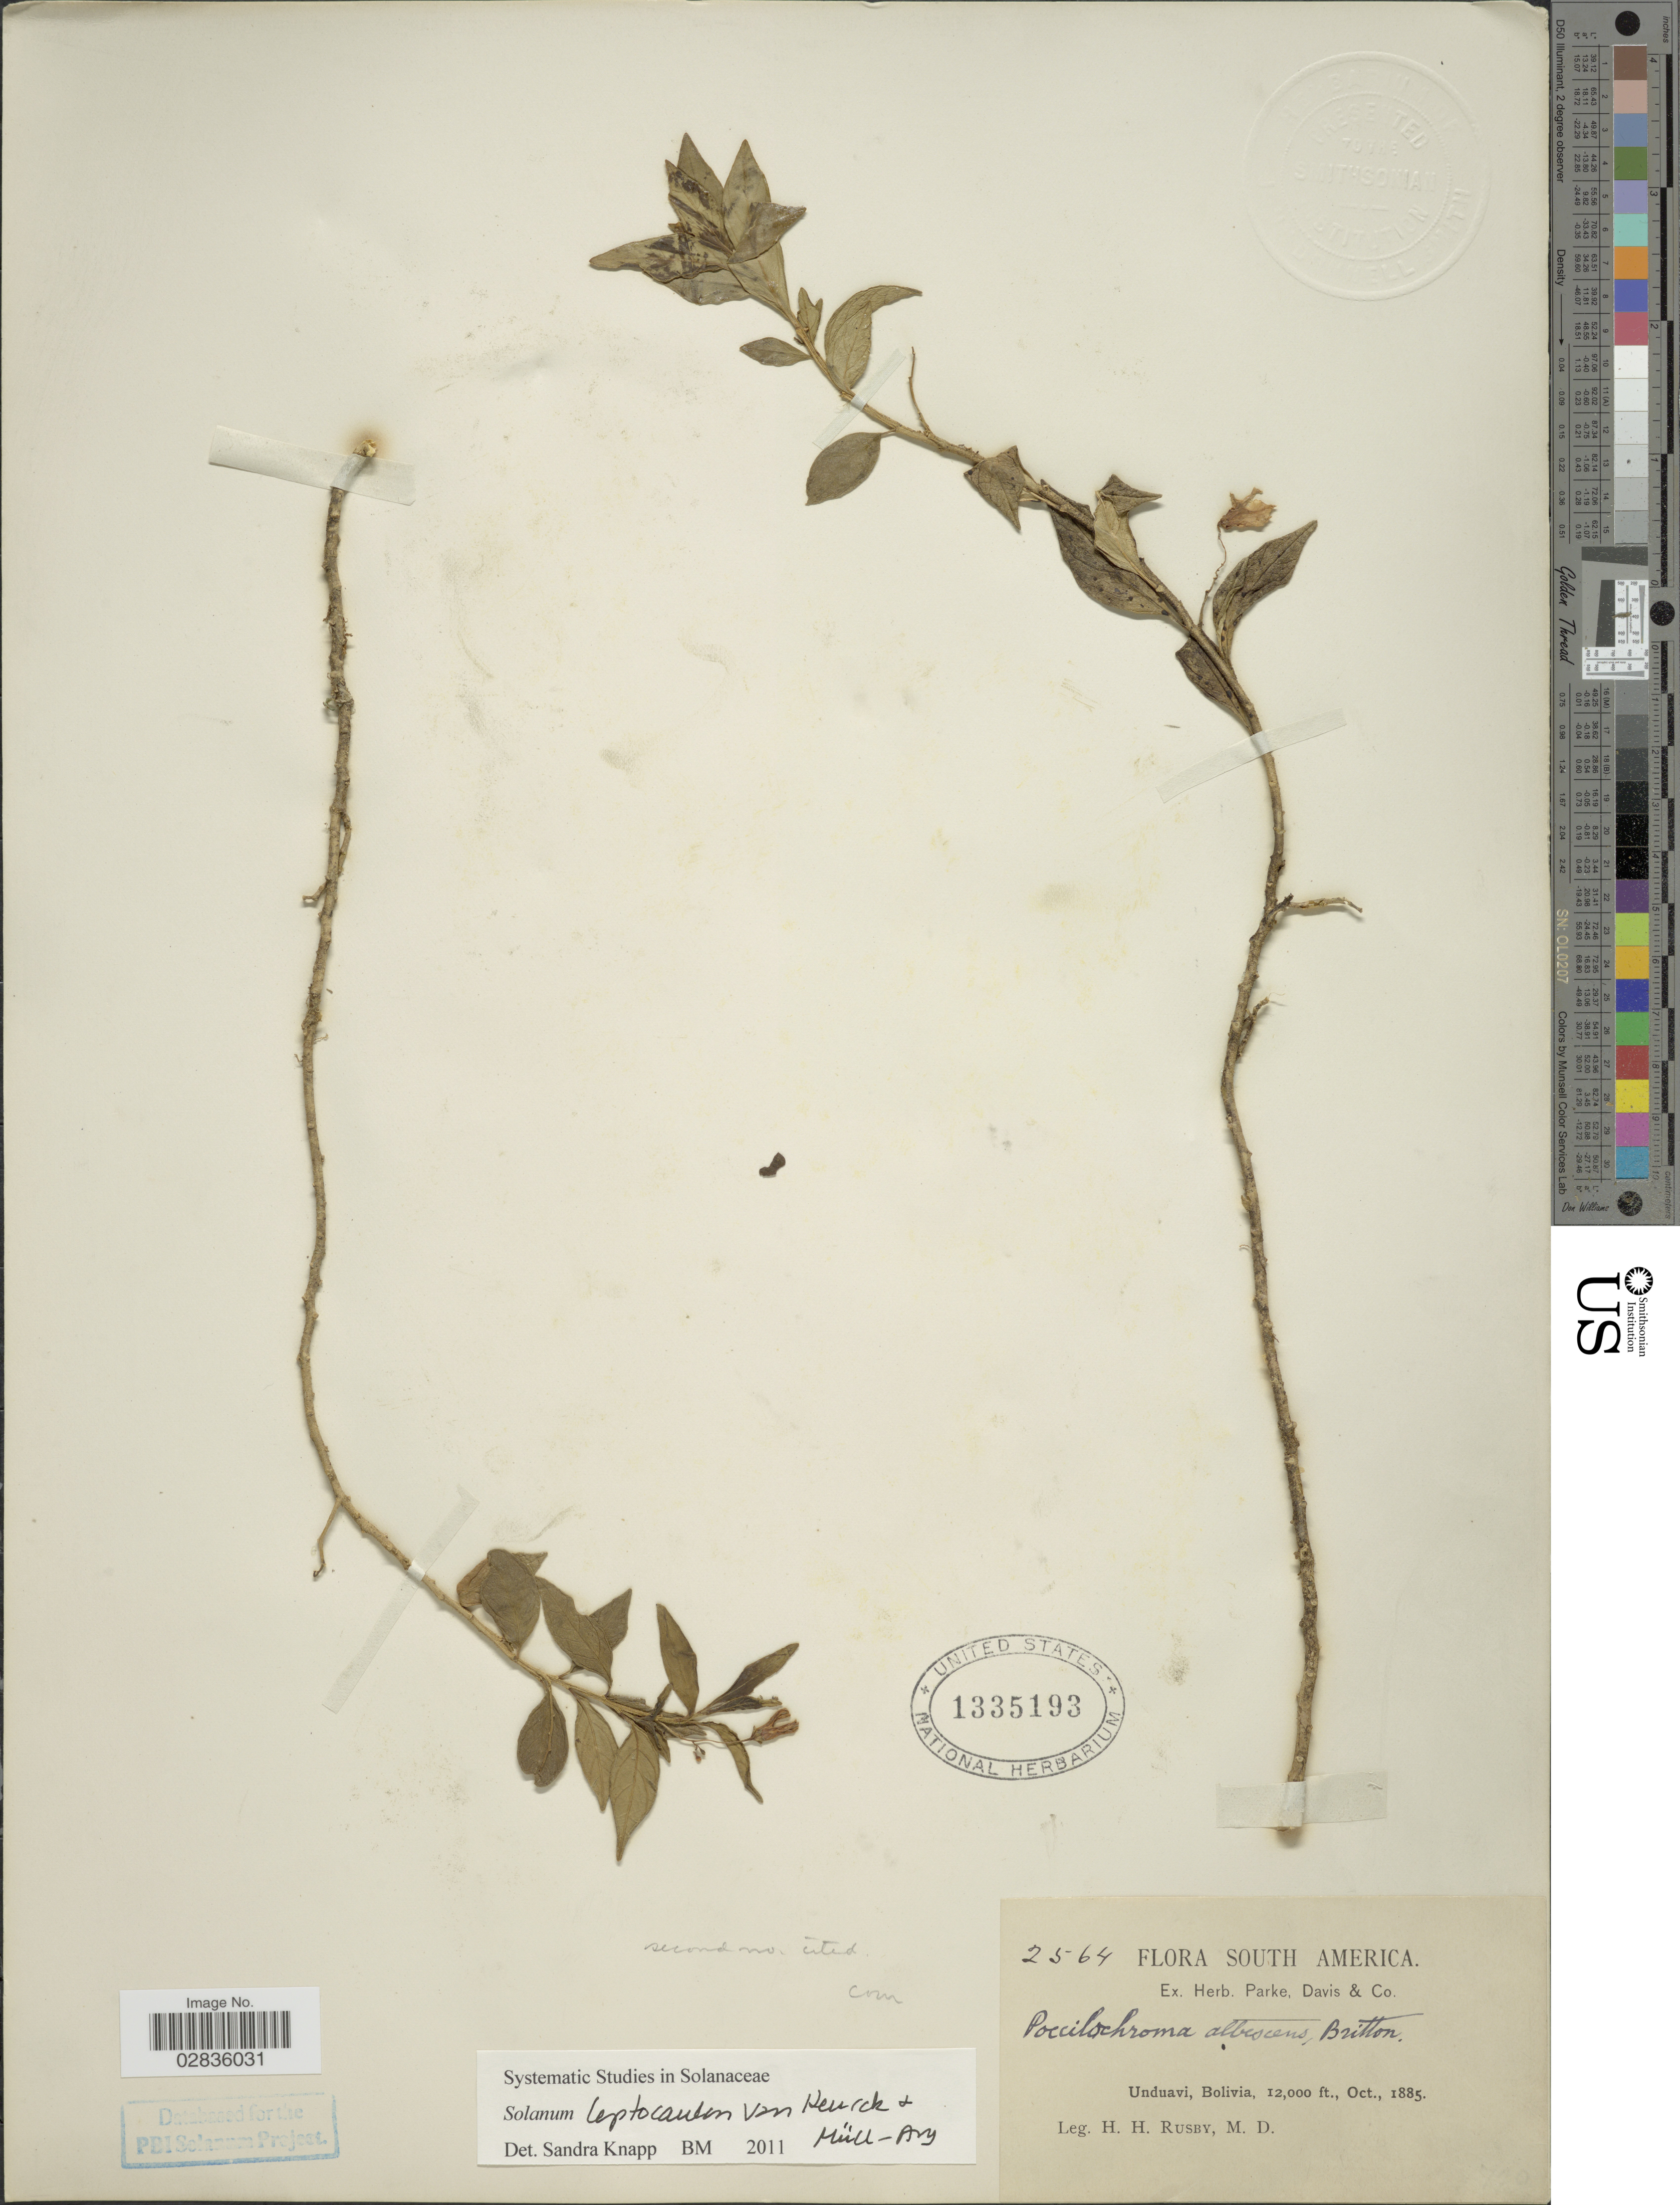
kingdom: Plantae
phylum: Tracheophyta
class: Magnoliopsida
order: Solanales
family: Solanaceae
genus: Solanum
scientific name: Solanum leptocaulon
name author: Van Heurck & Müll. Arg.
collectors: H. H. Rusby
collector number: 2564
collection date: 1885-10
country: Bolivia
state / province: La Paz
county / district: Nor Yungas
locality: Unduavi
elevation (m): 3658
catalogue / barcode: US 1335193